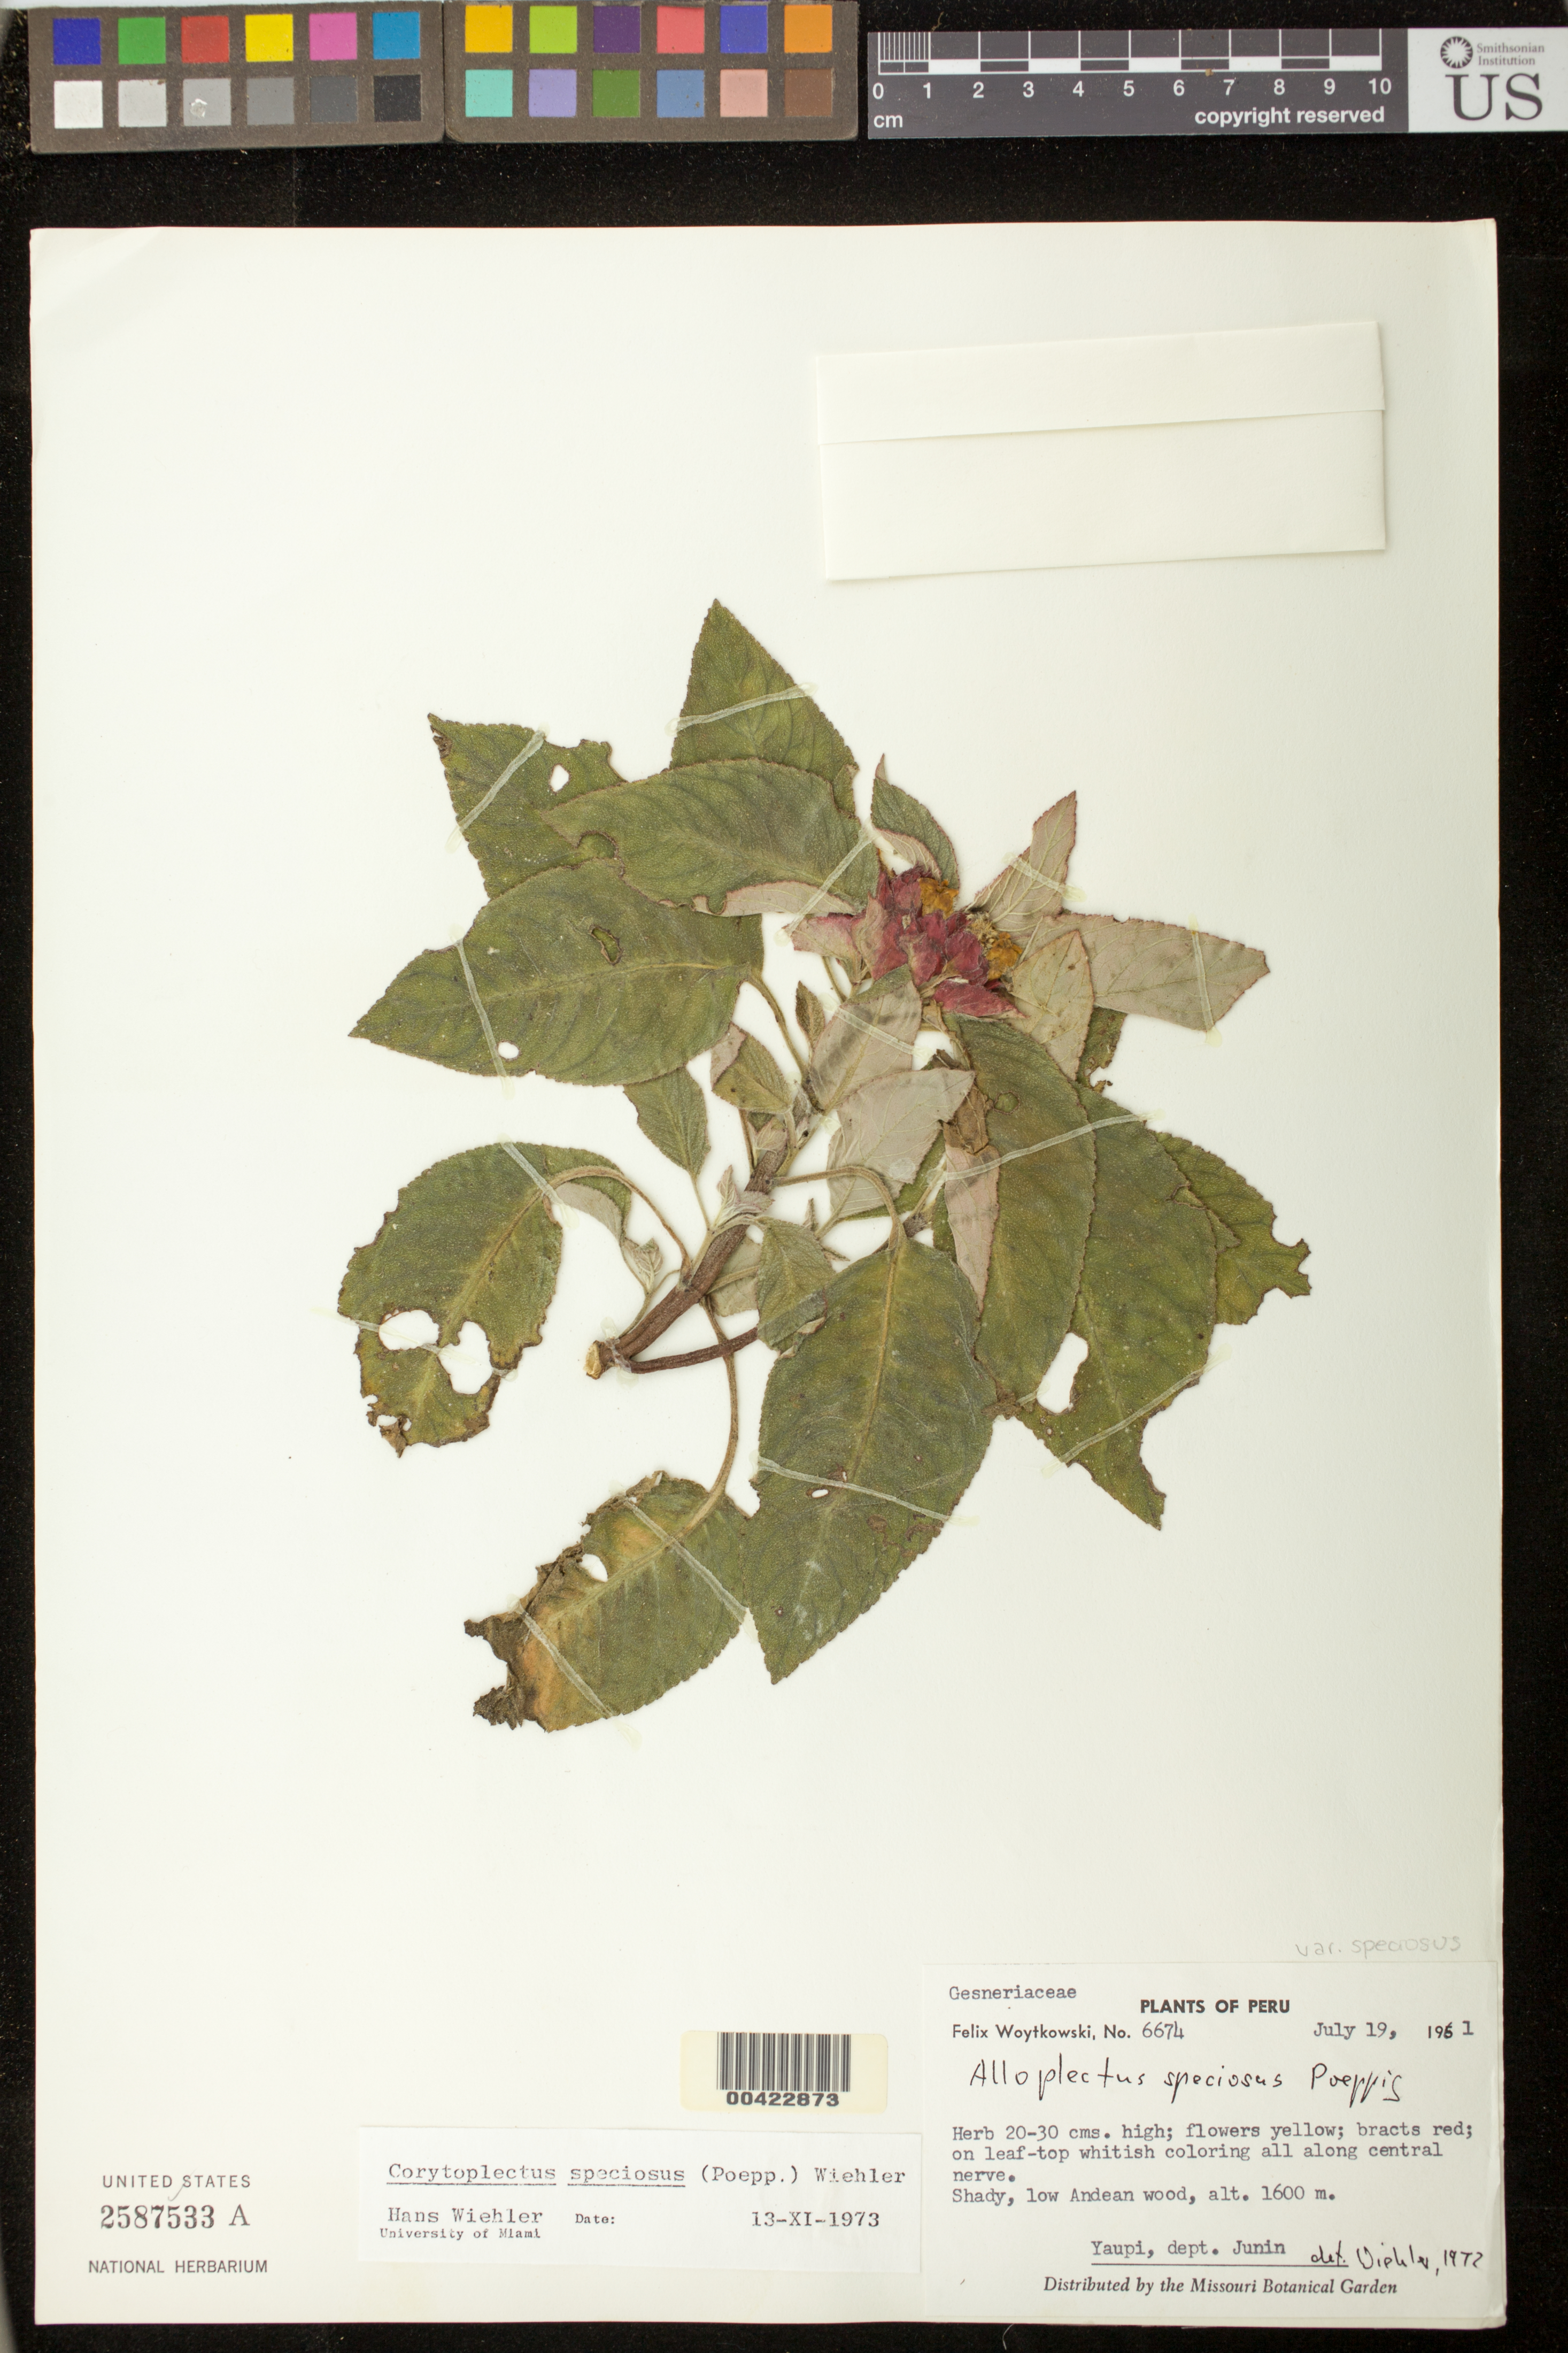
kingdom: Plantae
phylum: Tracheophyta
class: Magnoliopsida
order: Lamiales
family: Gesneriaceae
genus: Corytoplectus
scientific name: Corytoplectus speciosus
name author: (Poepp.) Wiehler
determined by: Skog, Laurence E.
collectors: F. Woytkowski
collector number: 6674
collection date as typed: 19 Jul 1961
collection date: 1961-07-19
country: Peru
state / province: Junín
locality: Yaupi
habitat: In shady, low Andean wood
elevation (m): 1600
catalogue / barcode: US 2587533A